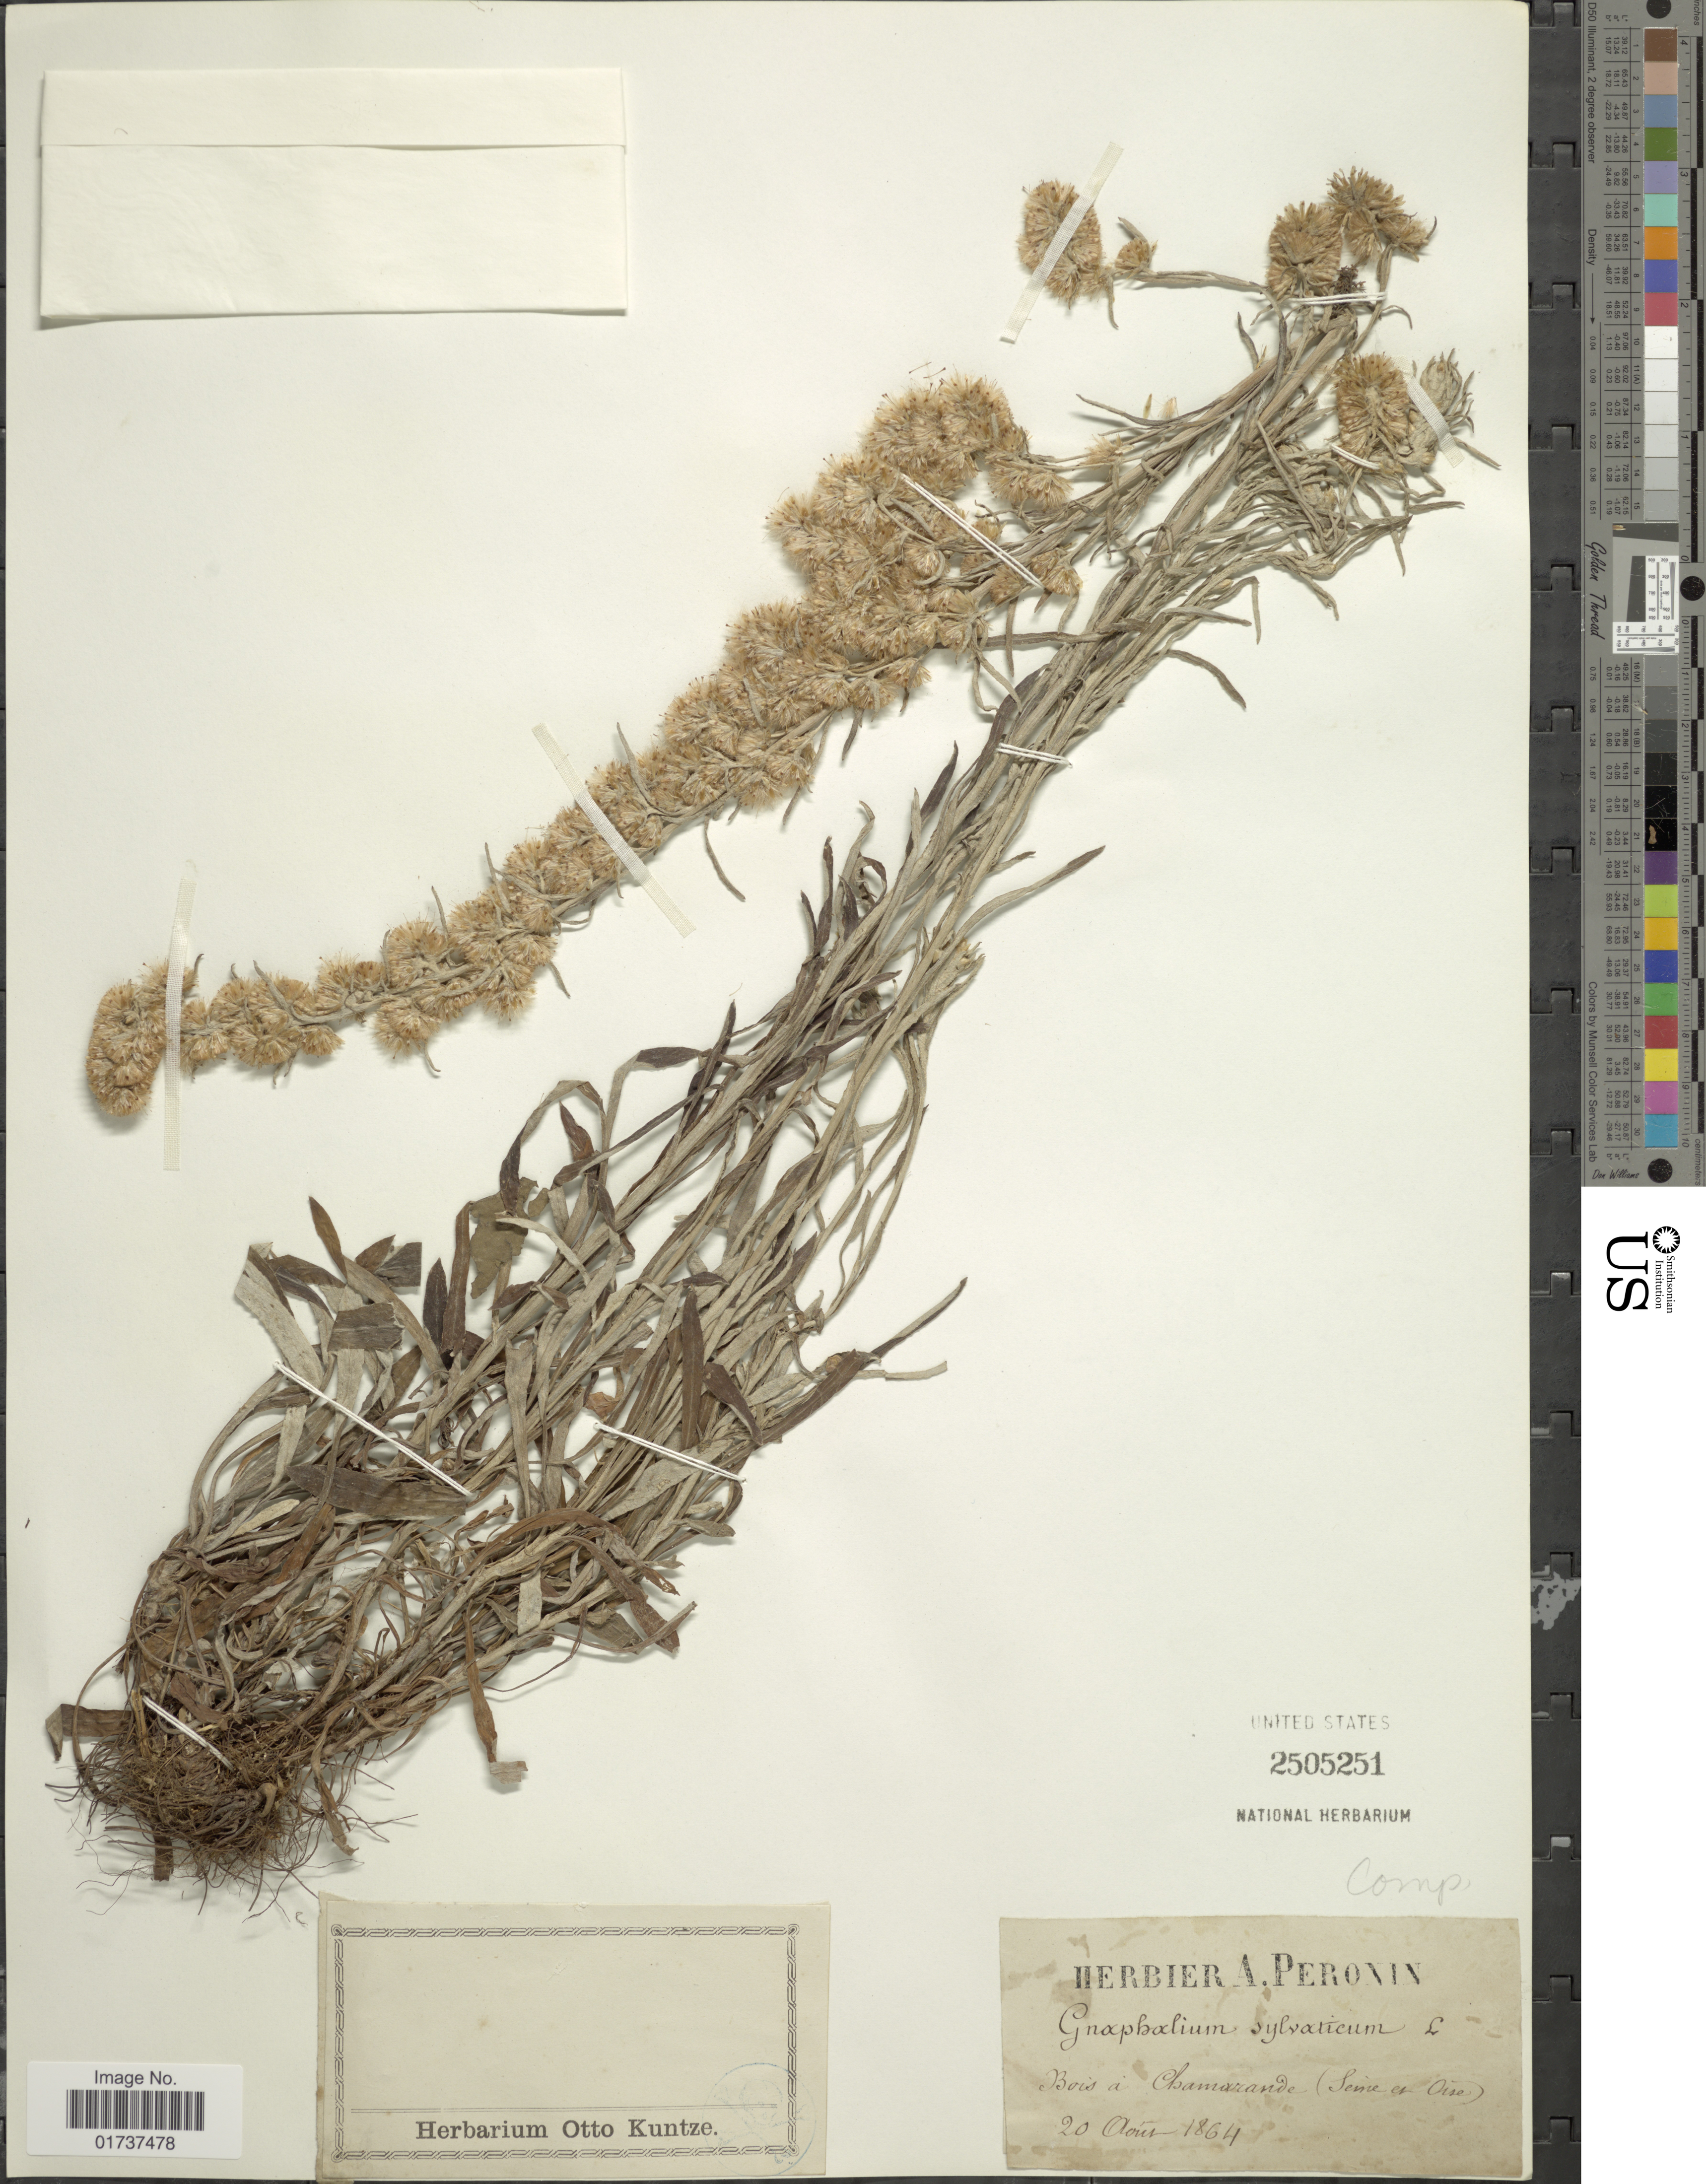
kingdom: Plantae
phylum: Tracheophyta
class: Magnoliopsida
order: Asterales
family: Asteraceae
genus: Gnaphalium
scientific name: Gnaphalium sylvaticum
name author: L.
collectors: ex herb. A. Peronin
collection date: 1864-08-20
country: France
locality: Bois a Chamarande (Seine et Oise)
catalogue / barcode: US 2505251